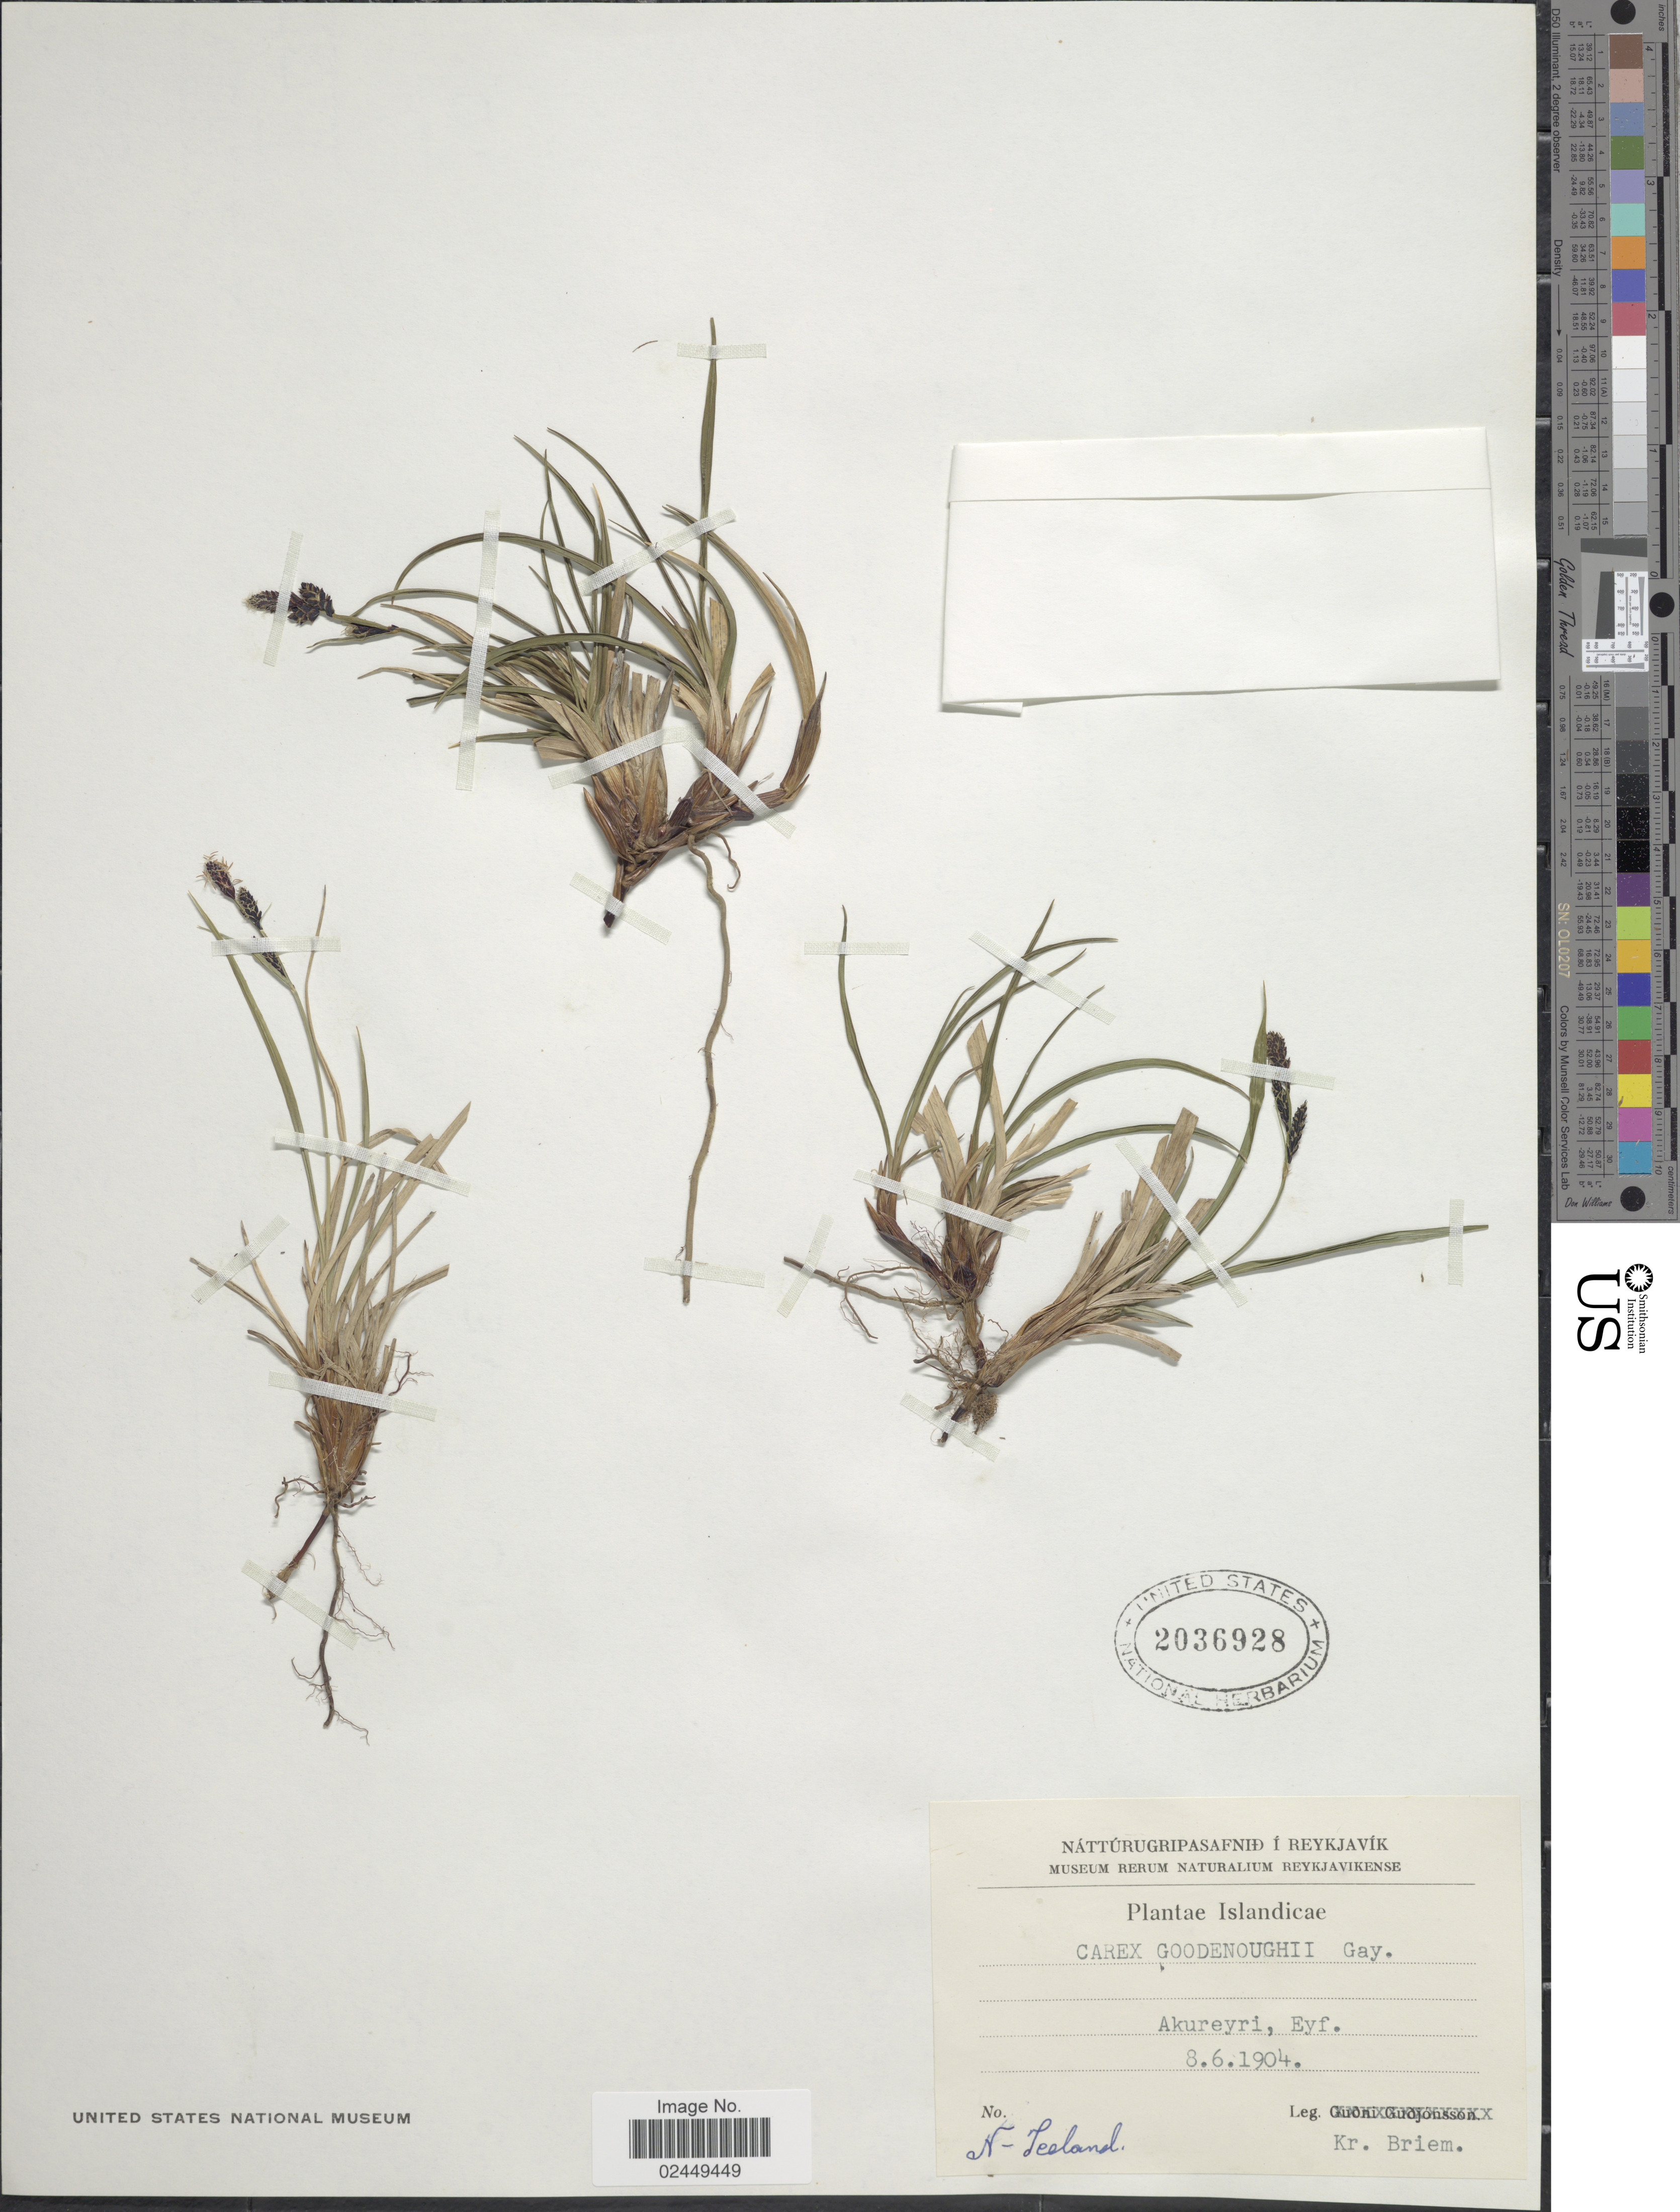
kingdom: Plantae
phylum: Tracheophyta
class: Liliopsida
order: Poales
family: Cyperaceae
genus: Carex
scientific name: Carex nigra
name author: (L.) Reichard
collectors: K. Briem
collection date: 1904-06-08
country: Iceland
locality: Akureyri, Eyf. N - Iceland.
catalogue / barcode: US 2036928